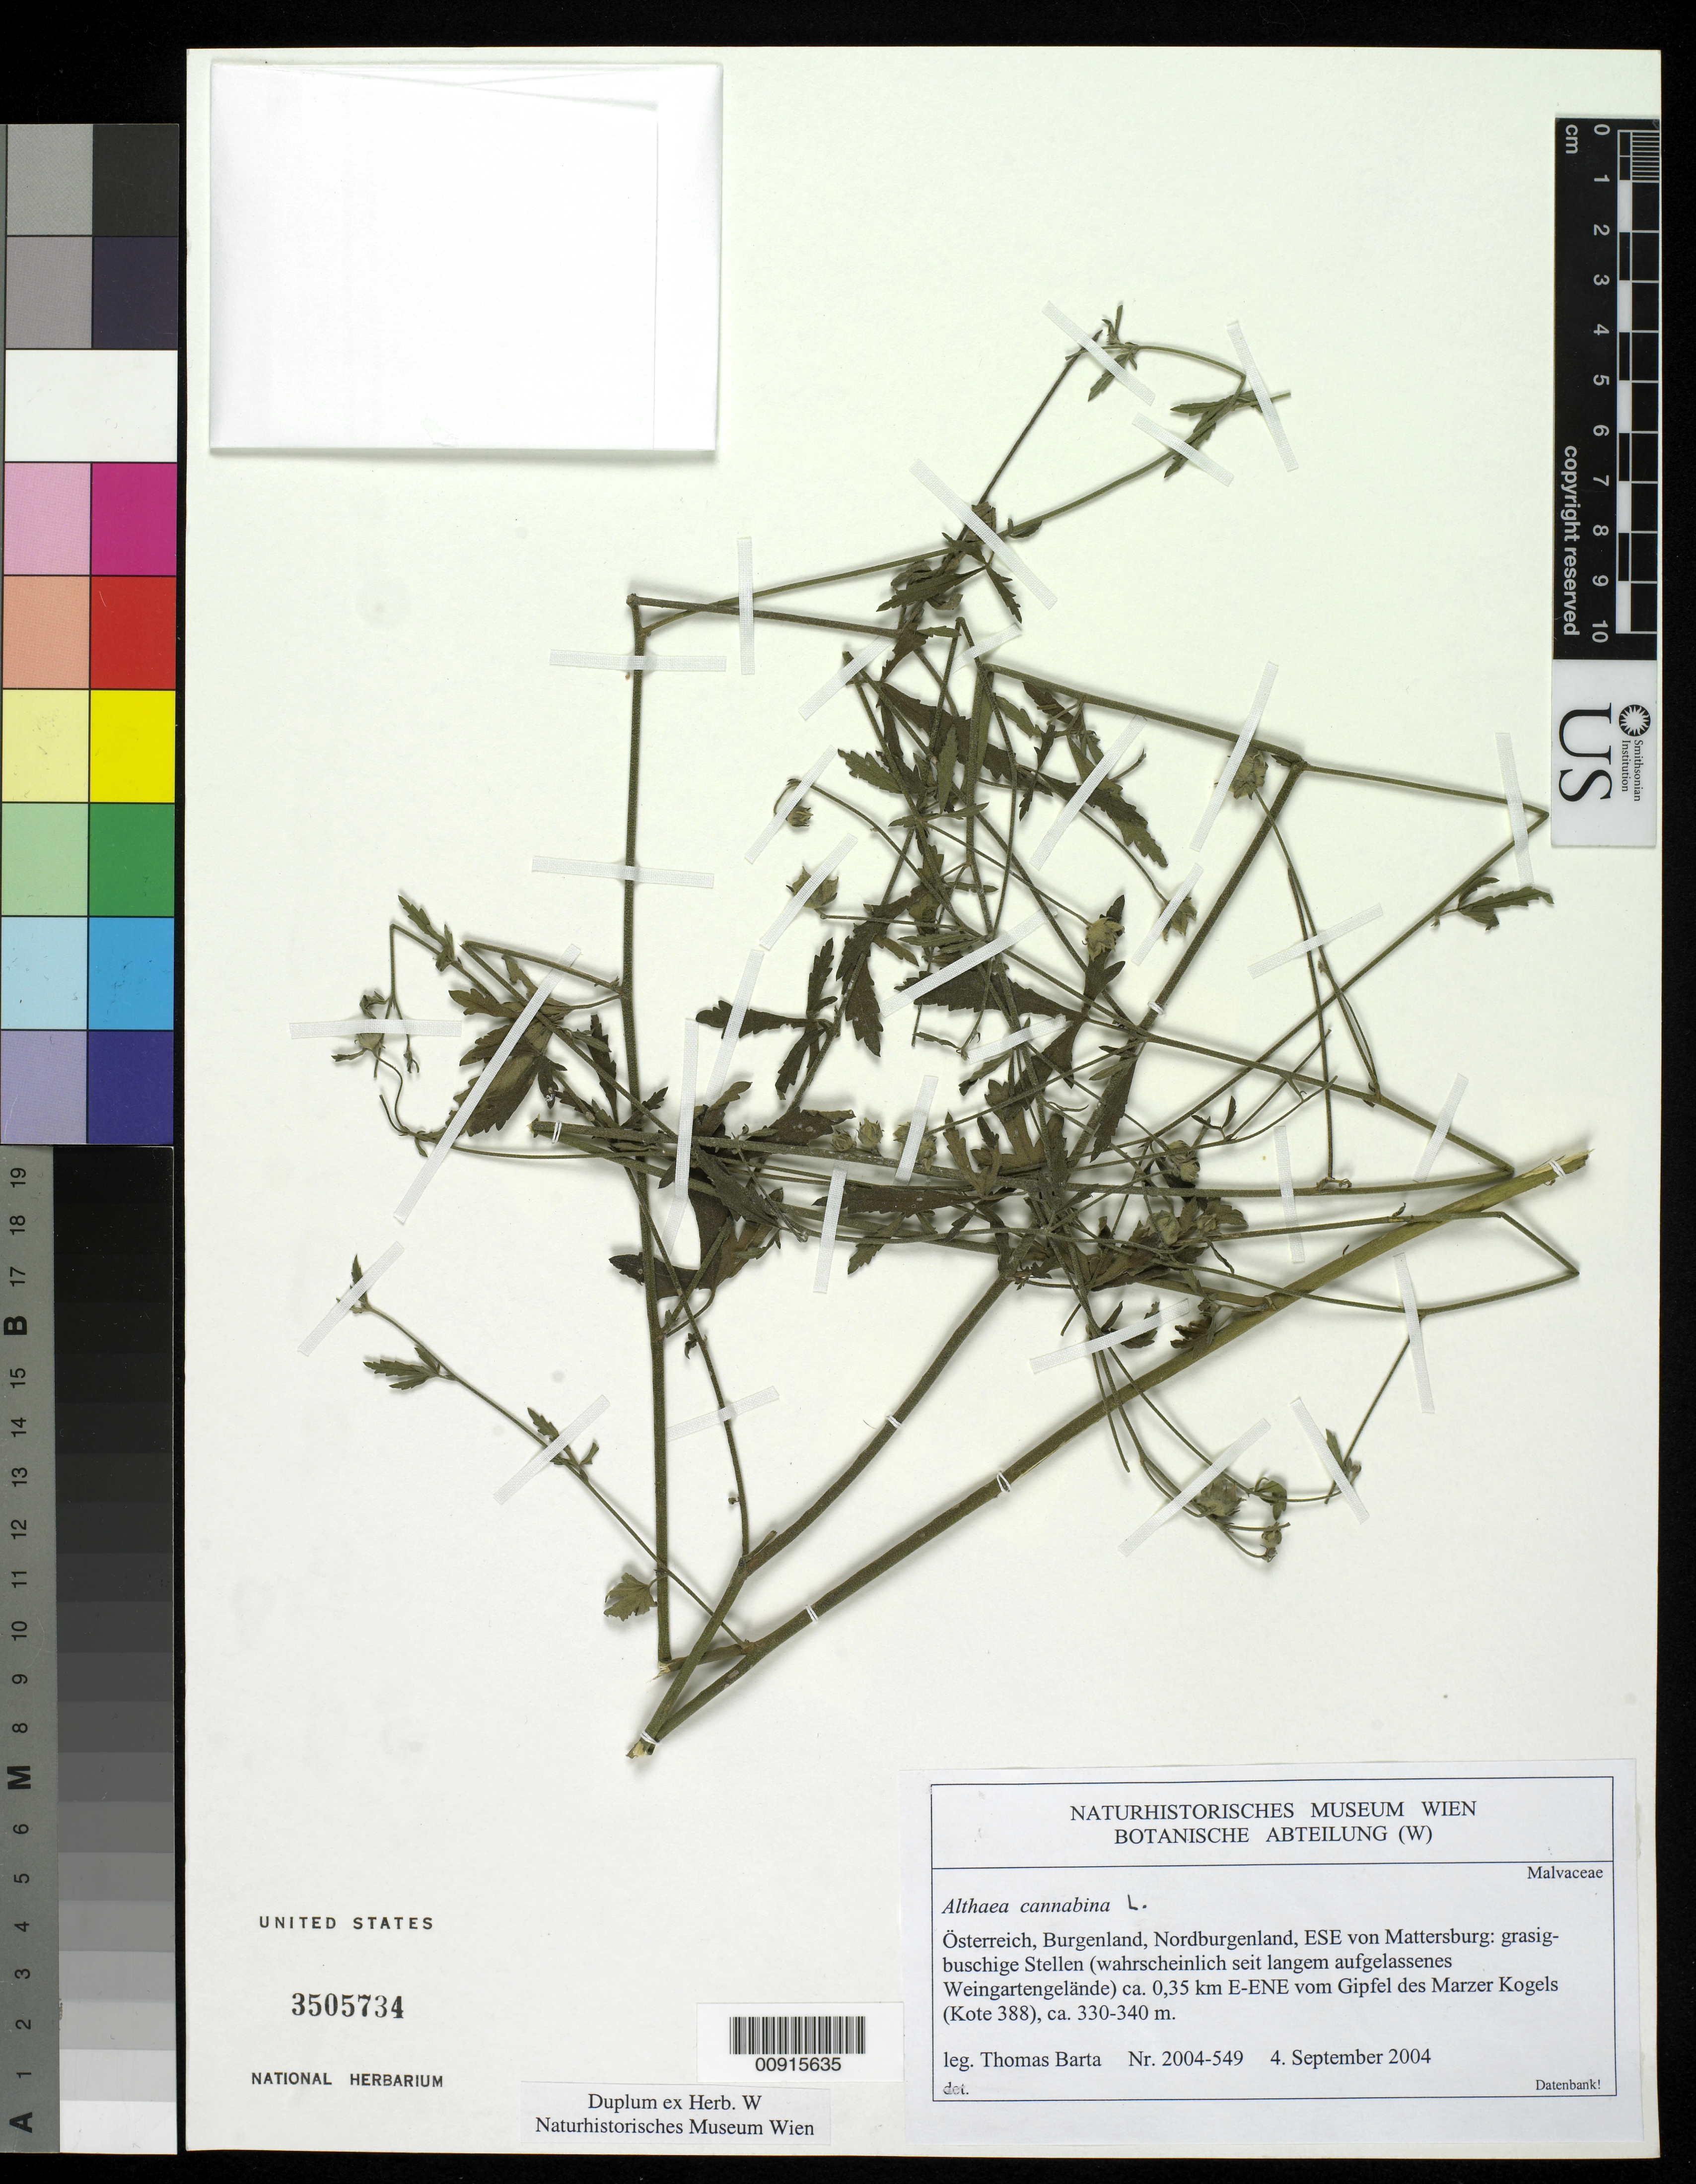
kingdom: Plantae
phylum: Tracheophyta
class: Magnoliopsida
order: Malvales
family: Malvaceae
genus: Althaea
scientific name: Althaea cannabina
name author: L.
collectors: T. Barta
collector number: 2004-549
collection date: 2004-09-04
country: Austria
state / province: Burgenland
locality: Nordburgenland, ESE of Mattersburg; ca. .35 km E-ENE of summit of Marzer Kogels (summit 388 m)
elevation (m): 330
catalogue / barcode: US 3505734